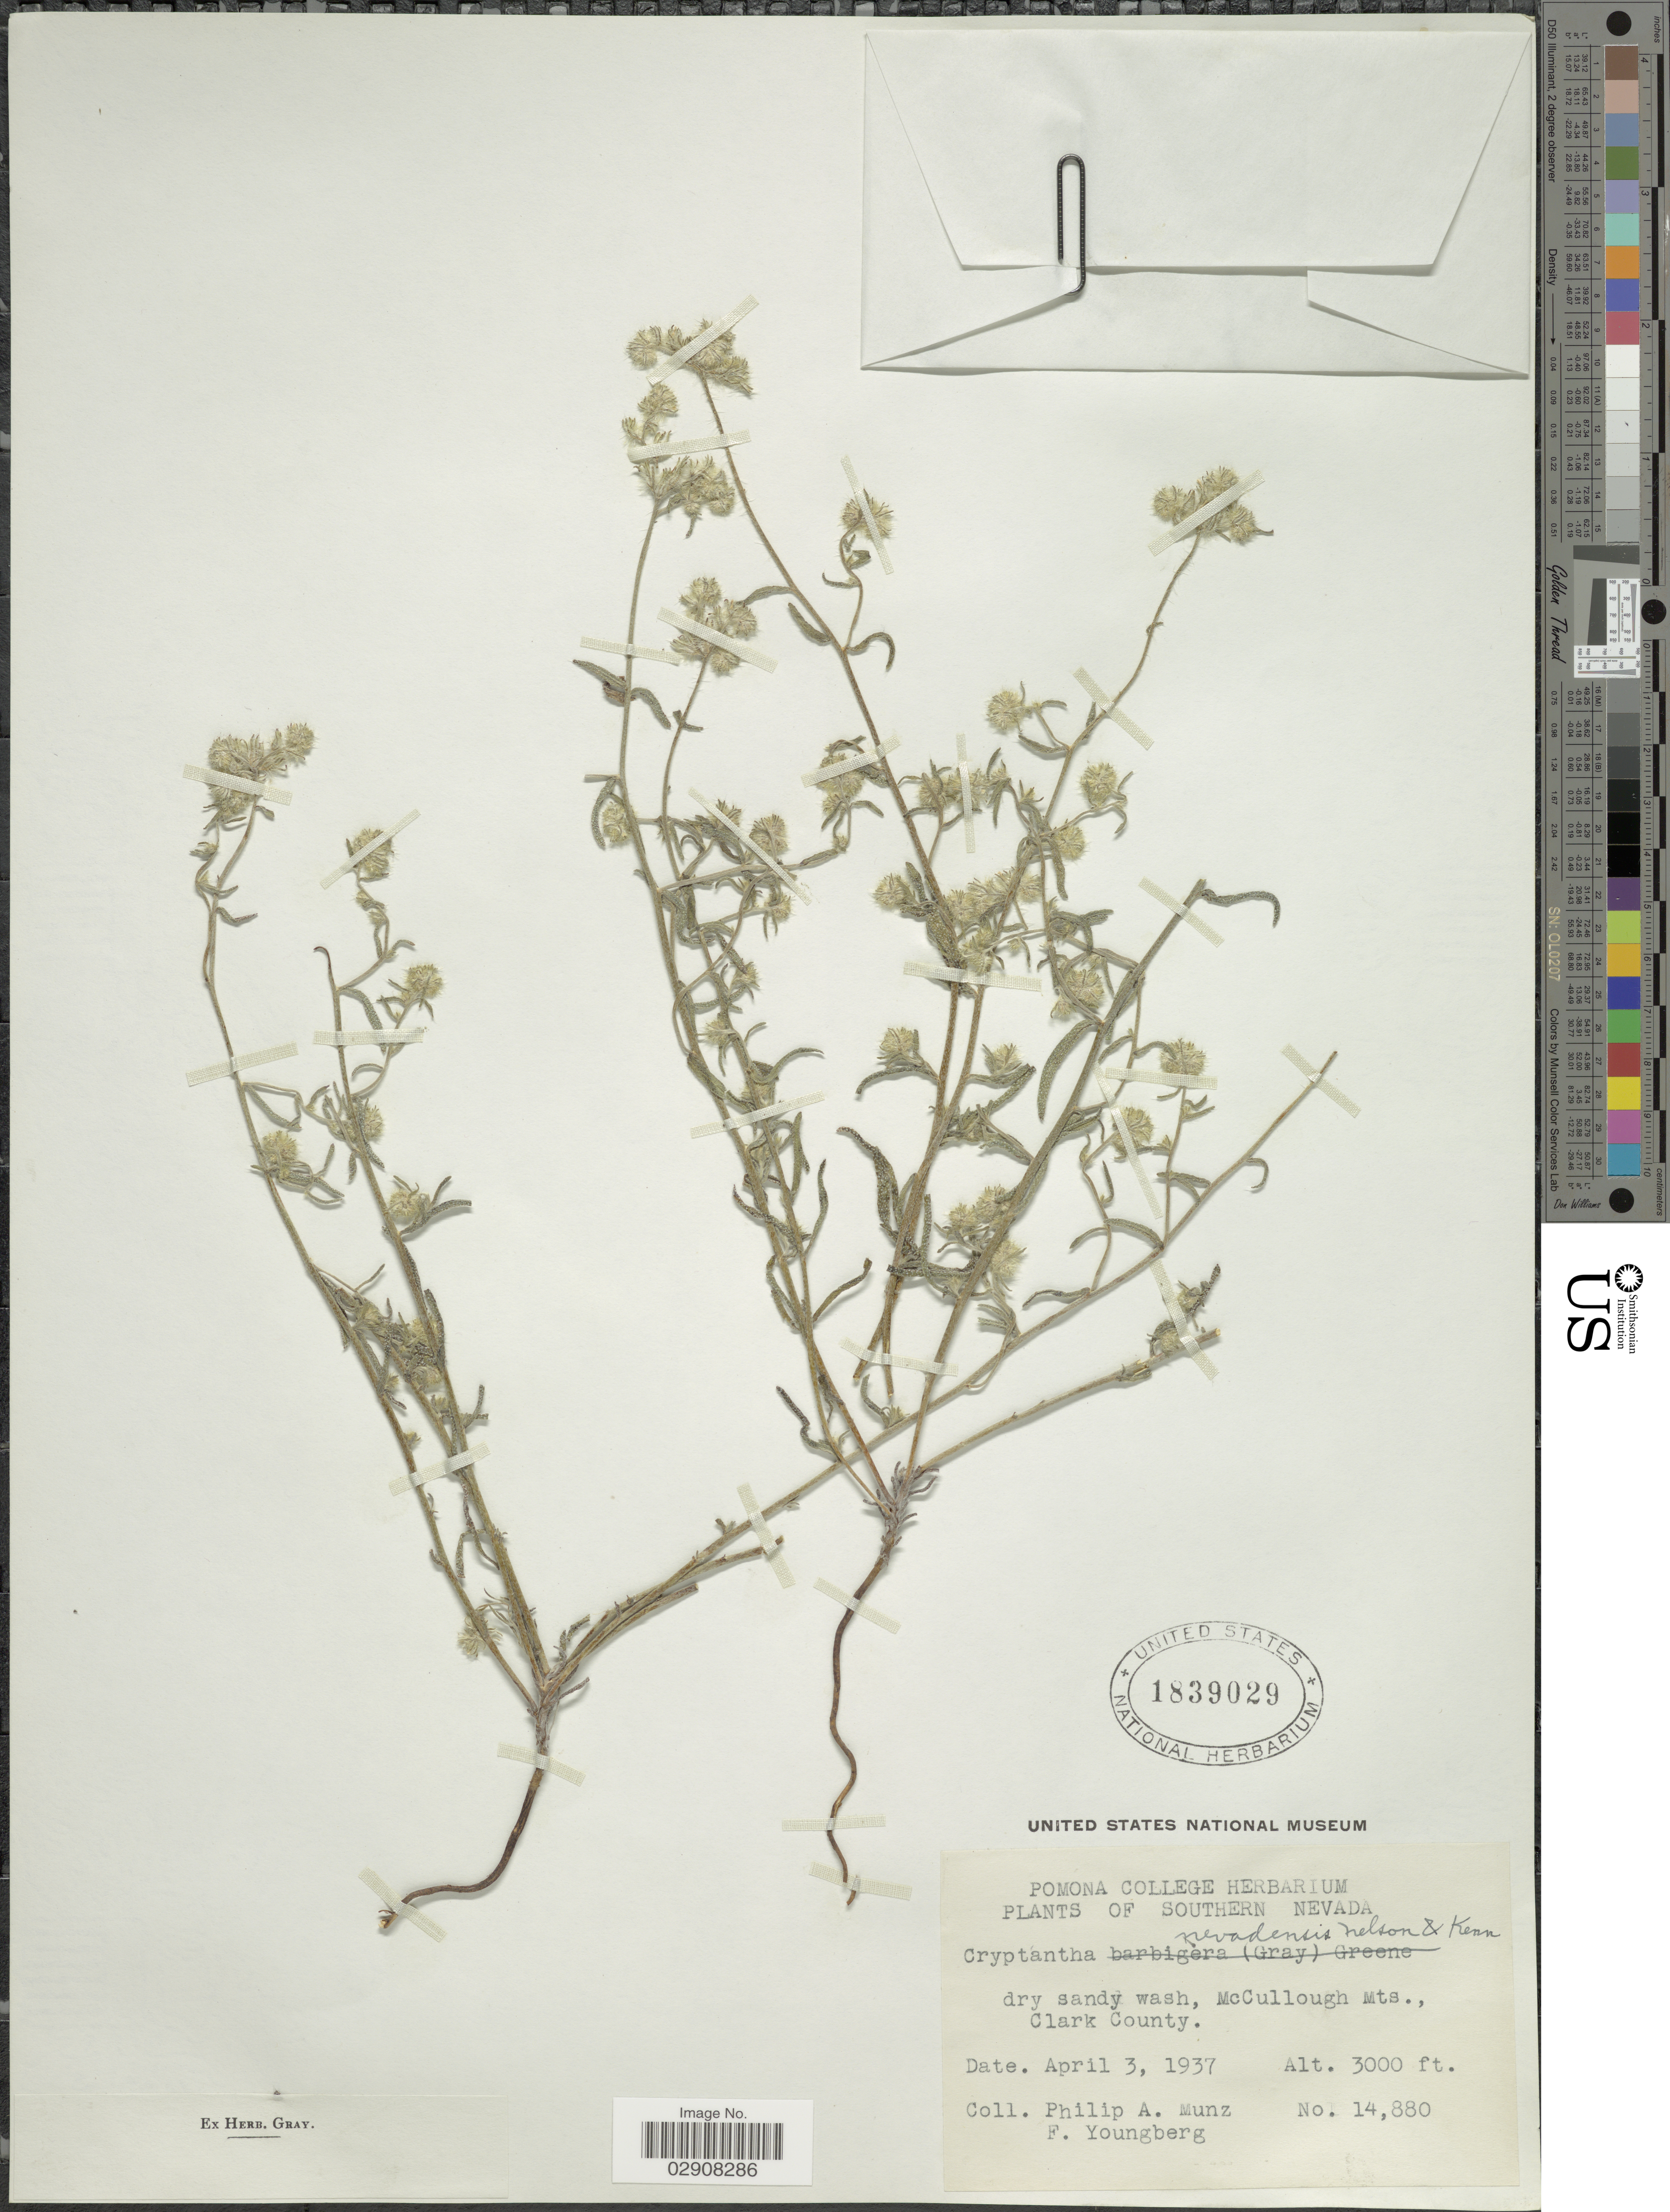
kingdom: Plantae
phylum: Tracheophyta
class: Magnoliopsida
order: Boraginales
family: Boraginaceae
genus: Cryptantha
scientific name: Cryptantha nevadensis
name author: A. Nelson & P.B. Kenn.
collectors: P. A. Munz & F. Youngberg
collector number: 14880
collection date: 1937-04-03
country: United States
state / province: Nevada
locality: Southern Nevada, dry sandy wash, McCullough Mts., Clark County.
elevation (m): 914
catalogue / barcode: US 1839029